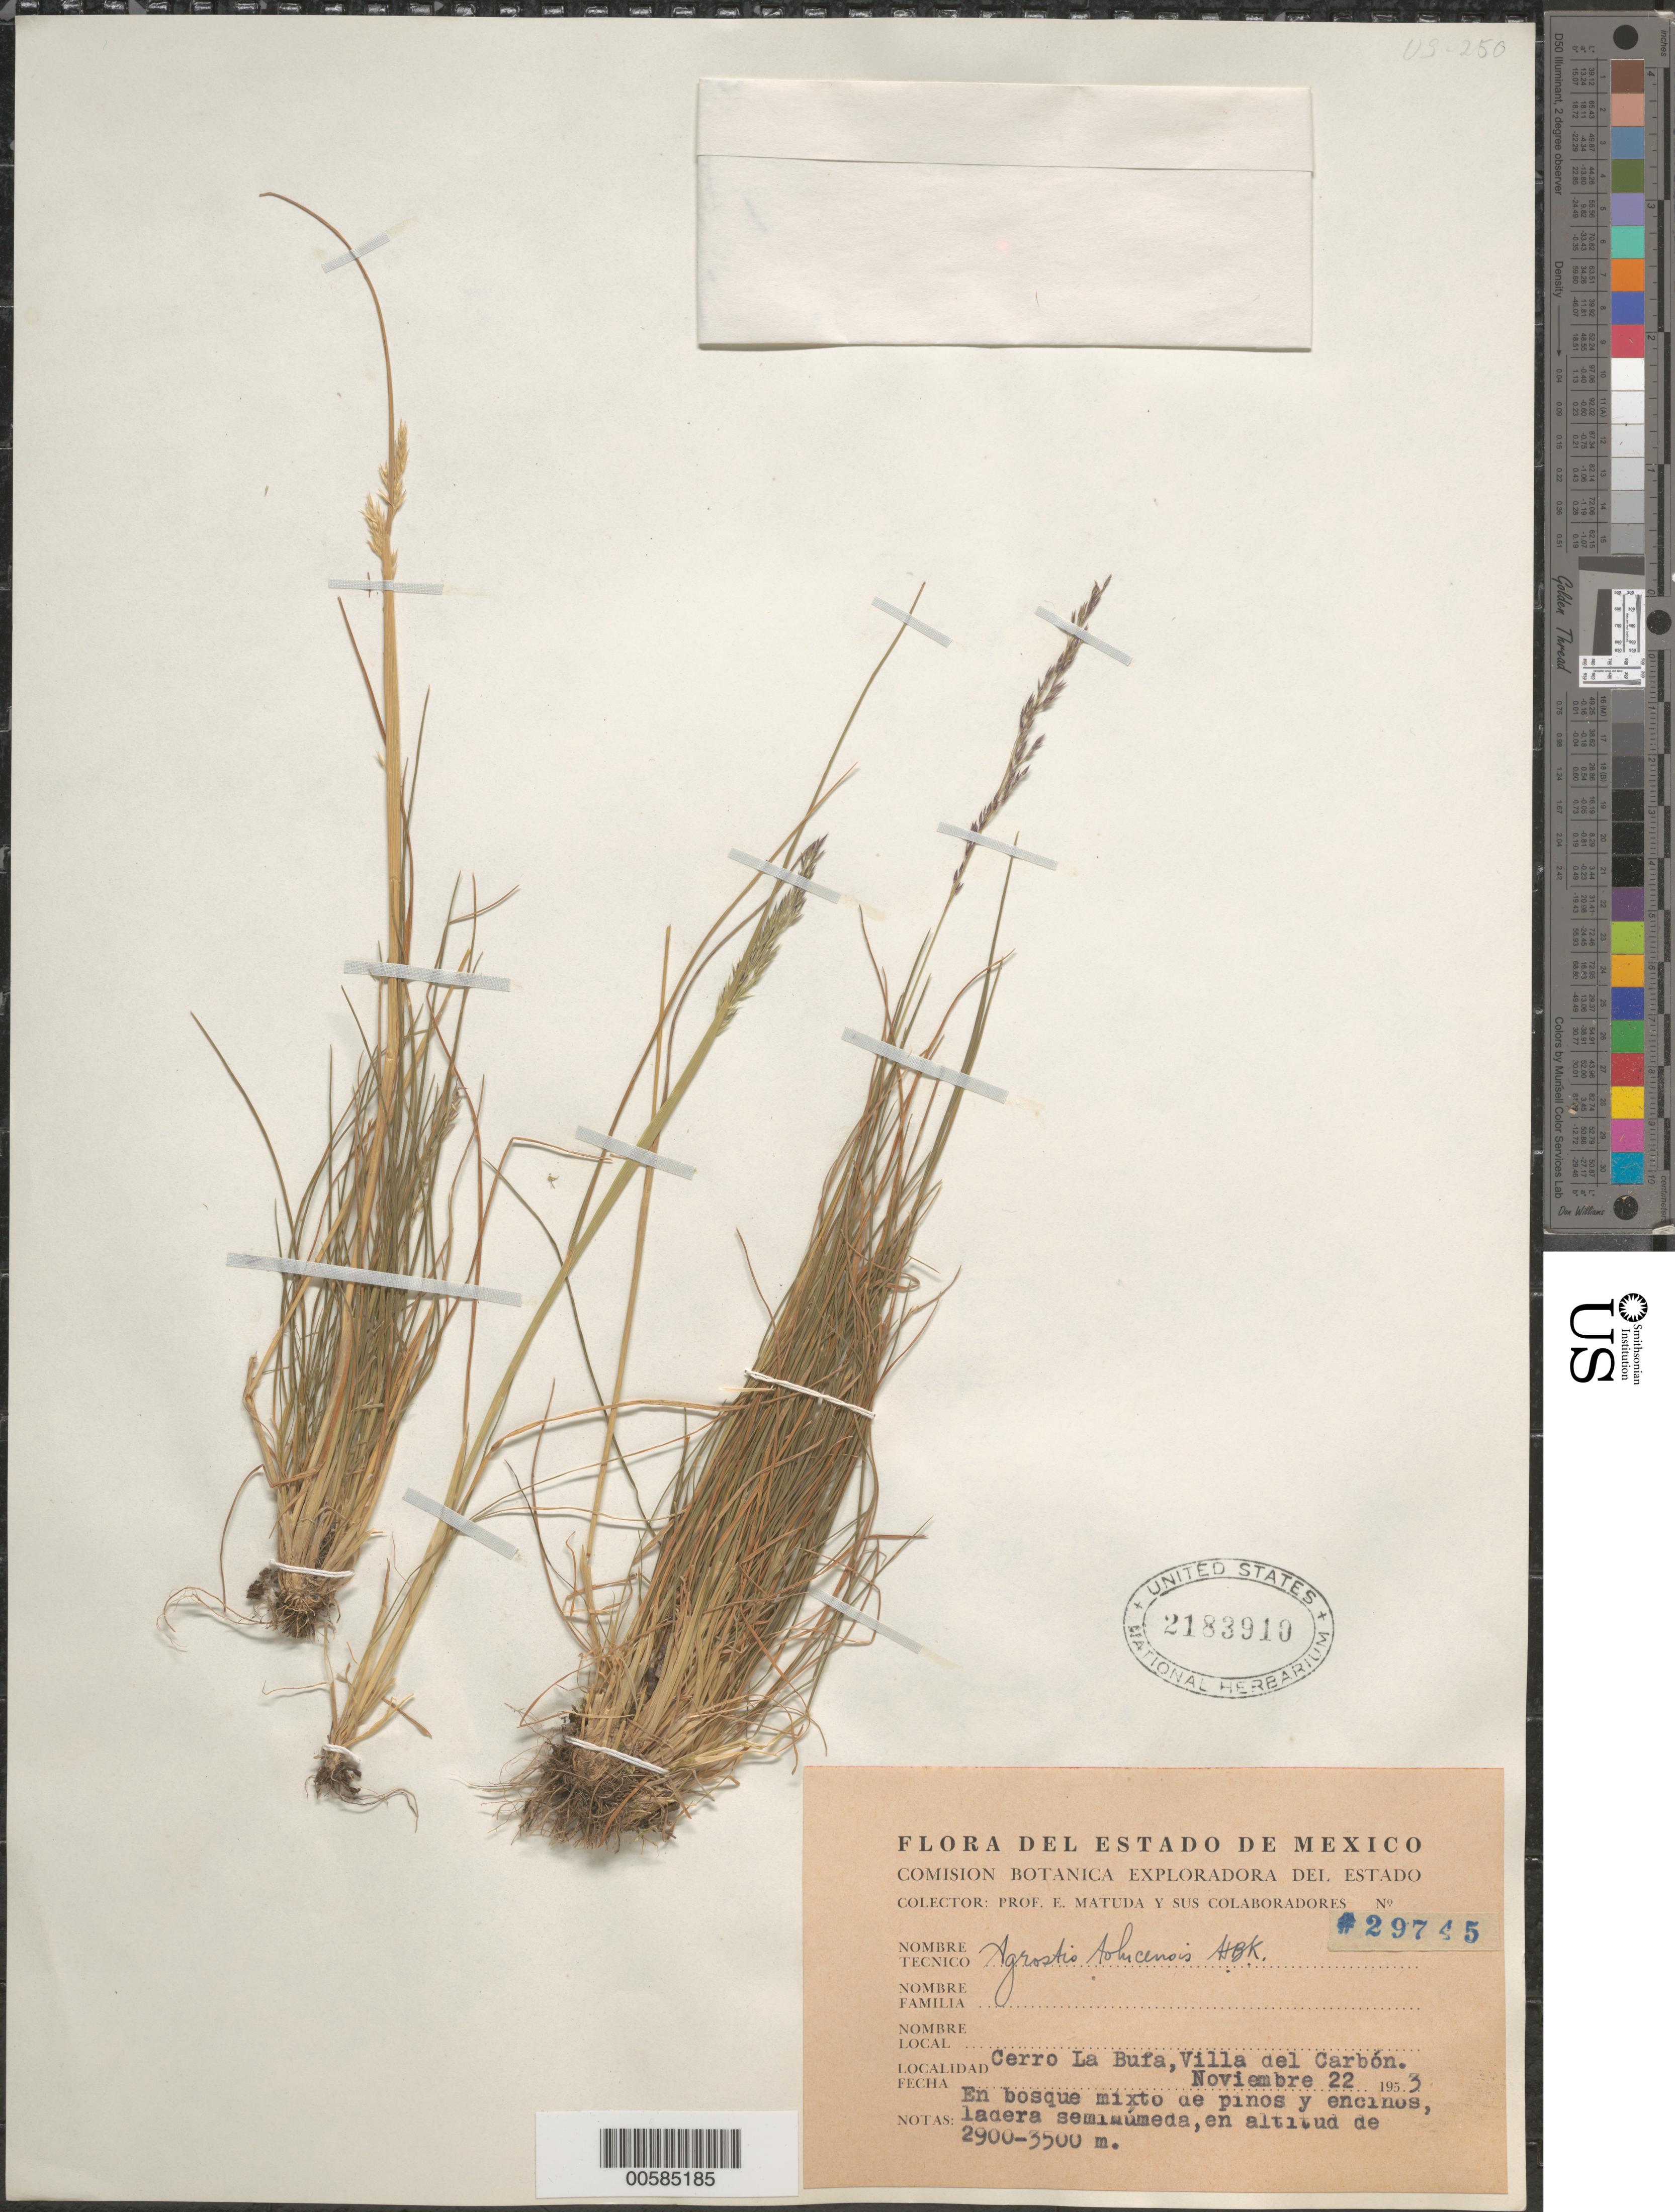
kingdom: Plantae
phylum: Tracheophyta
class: Liliopsida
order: Poales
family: Poaceae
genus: Agrostis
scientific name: Agrostis tolucensis Kunth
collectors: E. Matuda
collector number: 29745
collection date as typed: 22 Nov 1953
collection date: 1953-11-22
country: Mexico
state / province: México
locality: Cerro La Bufa, Villa del Carb=n.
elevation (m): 2900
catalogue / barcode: US 2183910